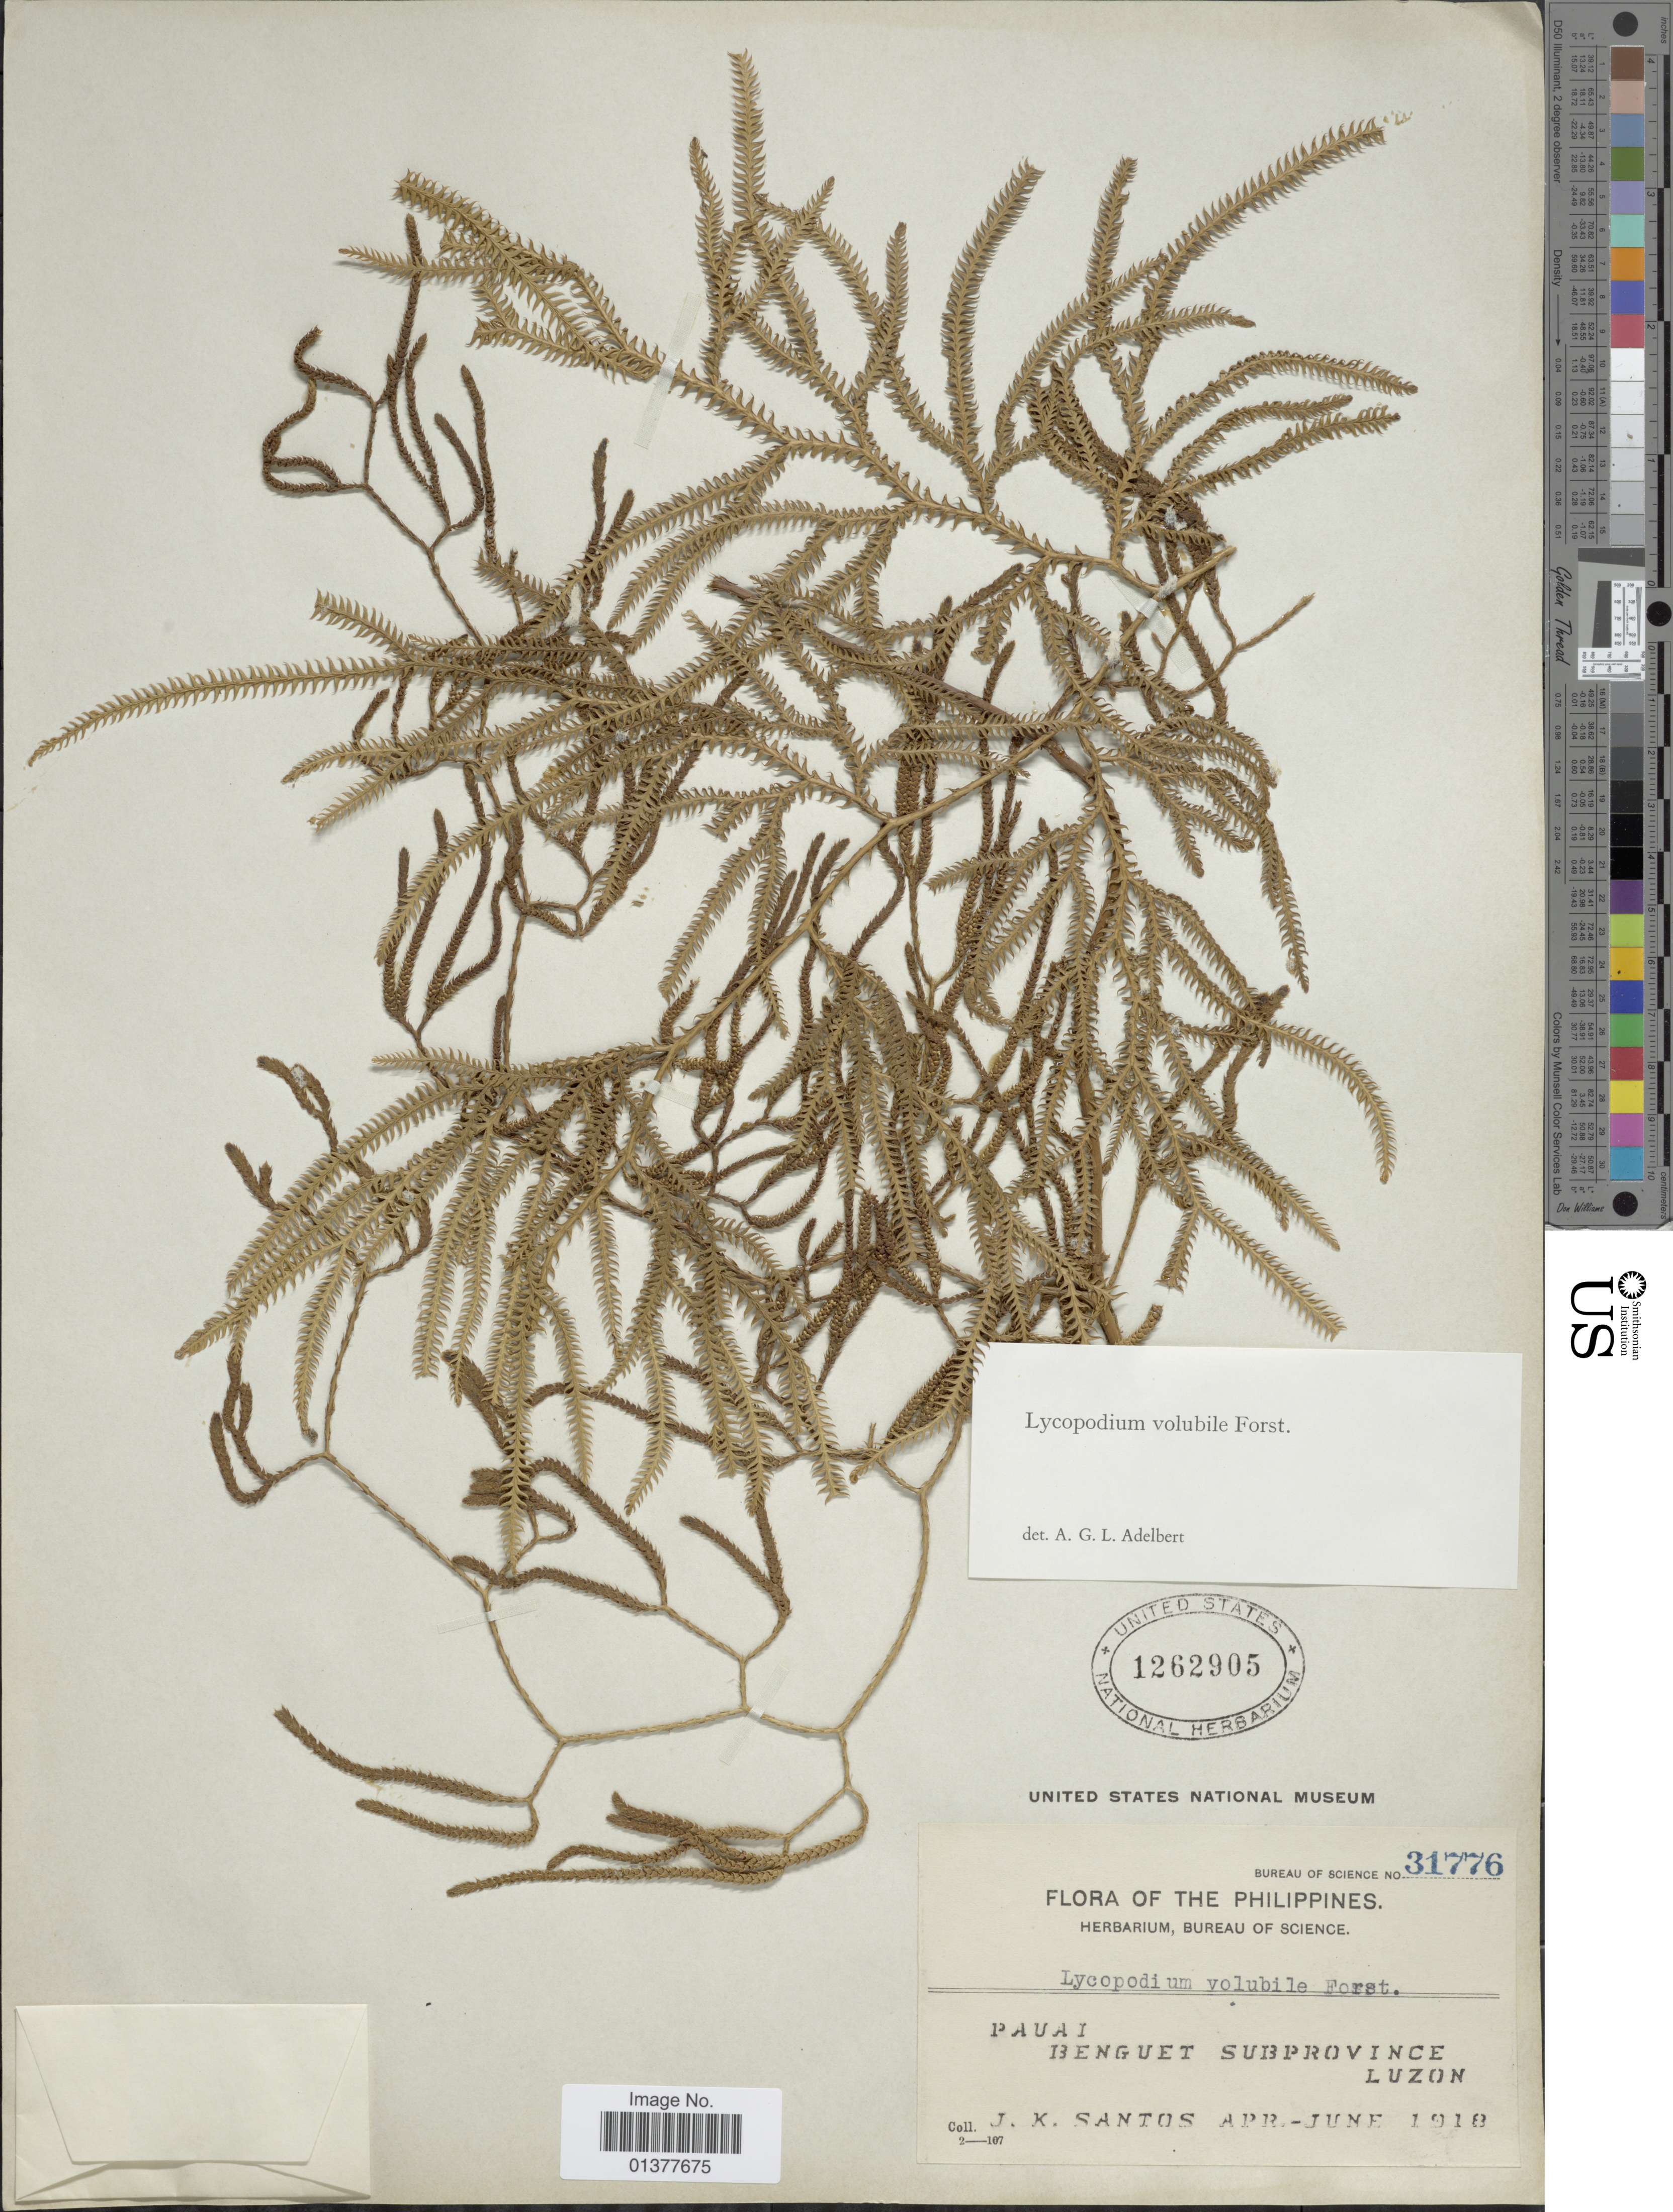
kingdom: Plantae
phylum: Tracheophyta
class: Lycopodiopsida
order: Lycopodiales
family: Lycopodiaceae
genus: Pseudodiphasium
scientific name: Pseudodiphasium volubile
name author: (G. Forst.) Holub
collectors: J. K. Santos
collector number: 31776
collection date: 1918-04/1918-06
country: Philippines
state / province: Central Luzon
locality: Pauai Benguet Subprovince, Luzon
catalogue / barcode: US 1262905